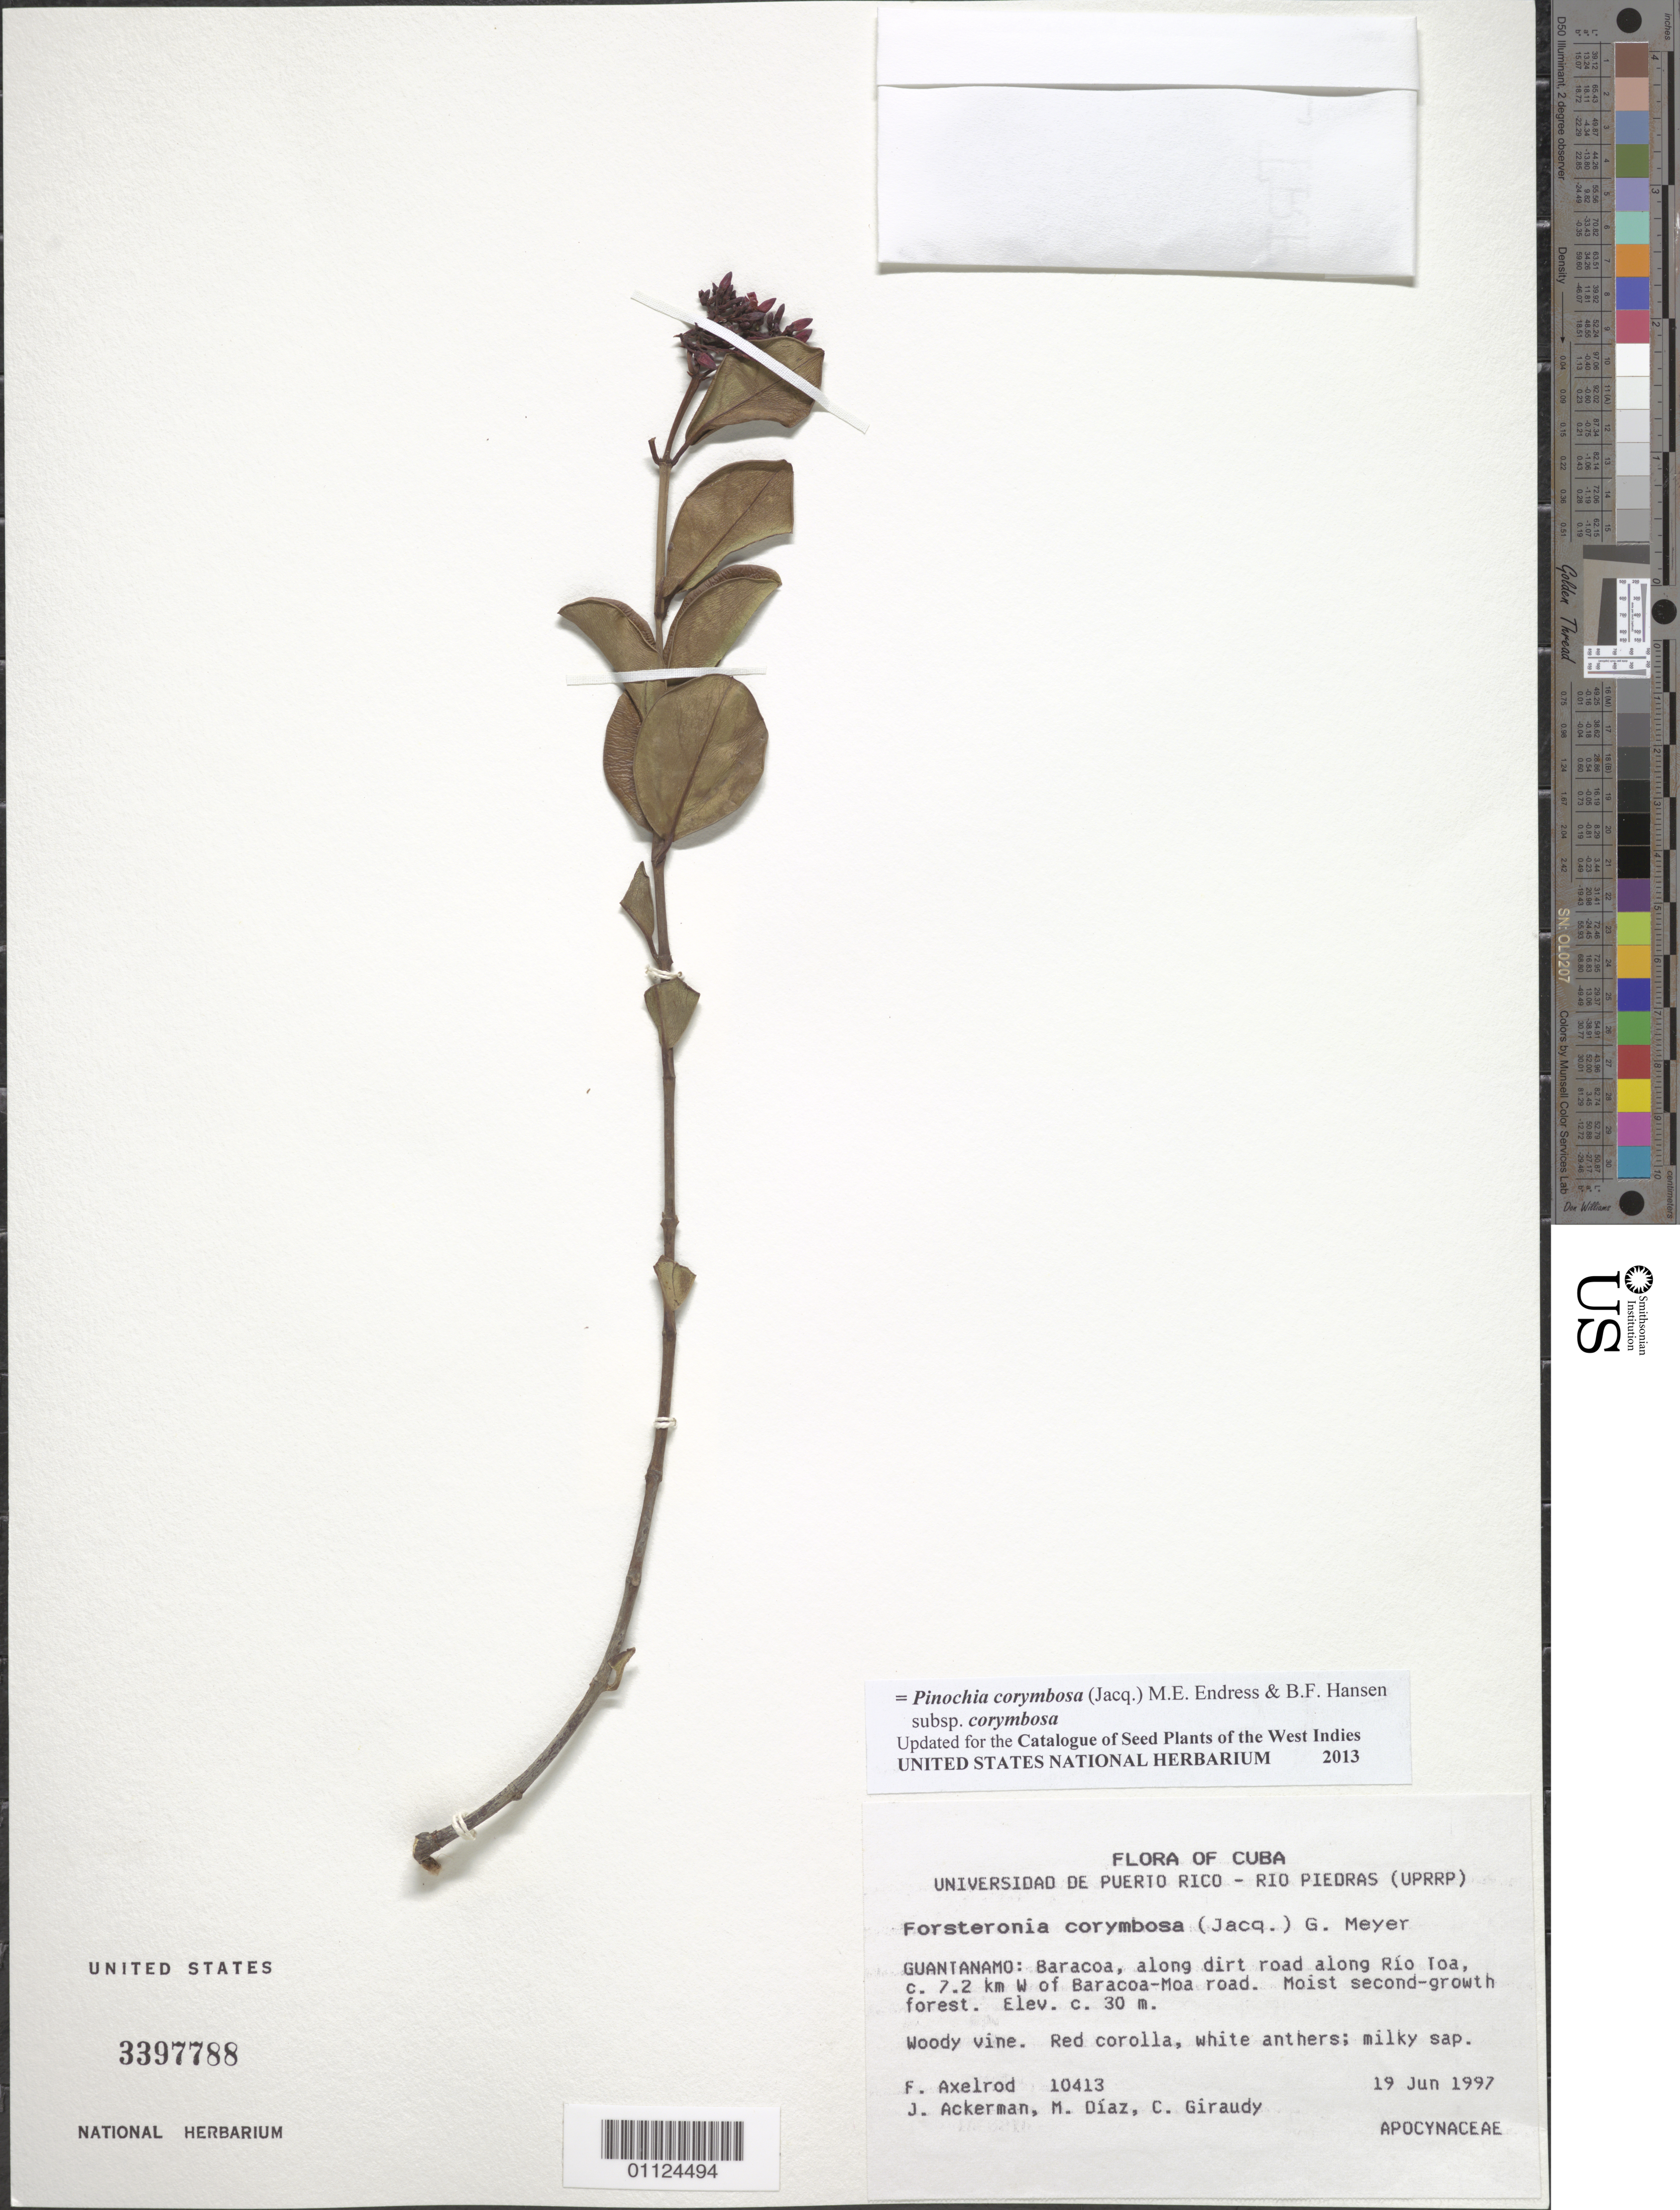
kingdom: Plantae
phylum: Tracheophyta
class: Magnoliopsida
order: Gentianales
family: Apocynaceae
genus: Pinochia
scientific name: Pinochia corymbosa subsp. corymbosa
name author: (Jacq.) M.E. Endress & B.F. Hansen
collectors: F. S. Axelrod, J. D. Ackerman, M. A. Diaz & C. Giraudy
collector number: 10413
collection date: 1997-06-19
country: Cuba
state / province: Guantánamo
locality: Baracoa, along dirt road along Río Ioa, ca. 7.2 km W of Baracoa-Moa road.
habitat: Moist second growth forest.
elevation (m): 30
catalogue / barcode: US 3397788